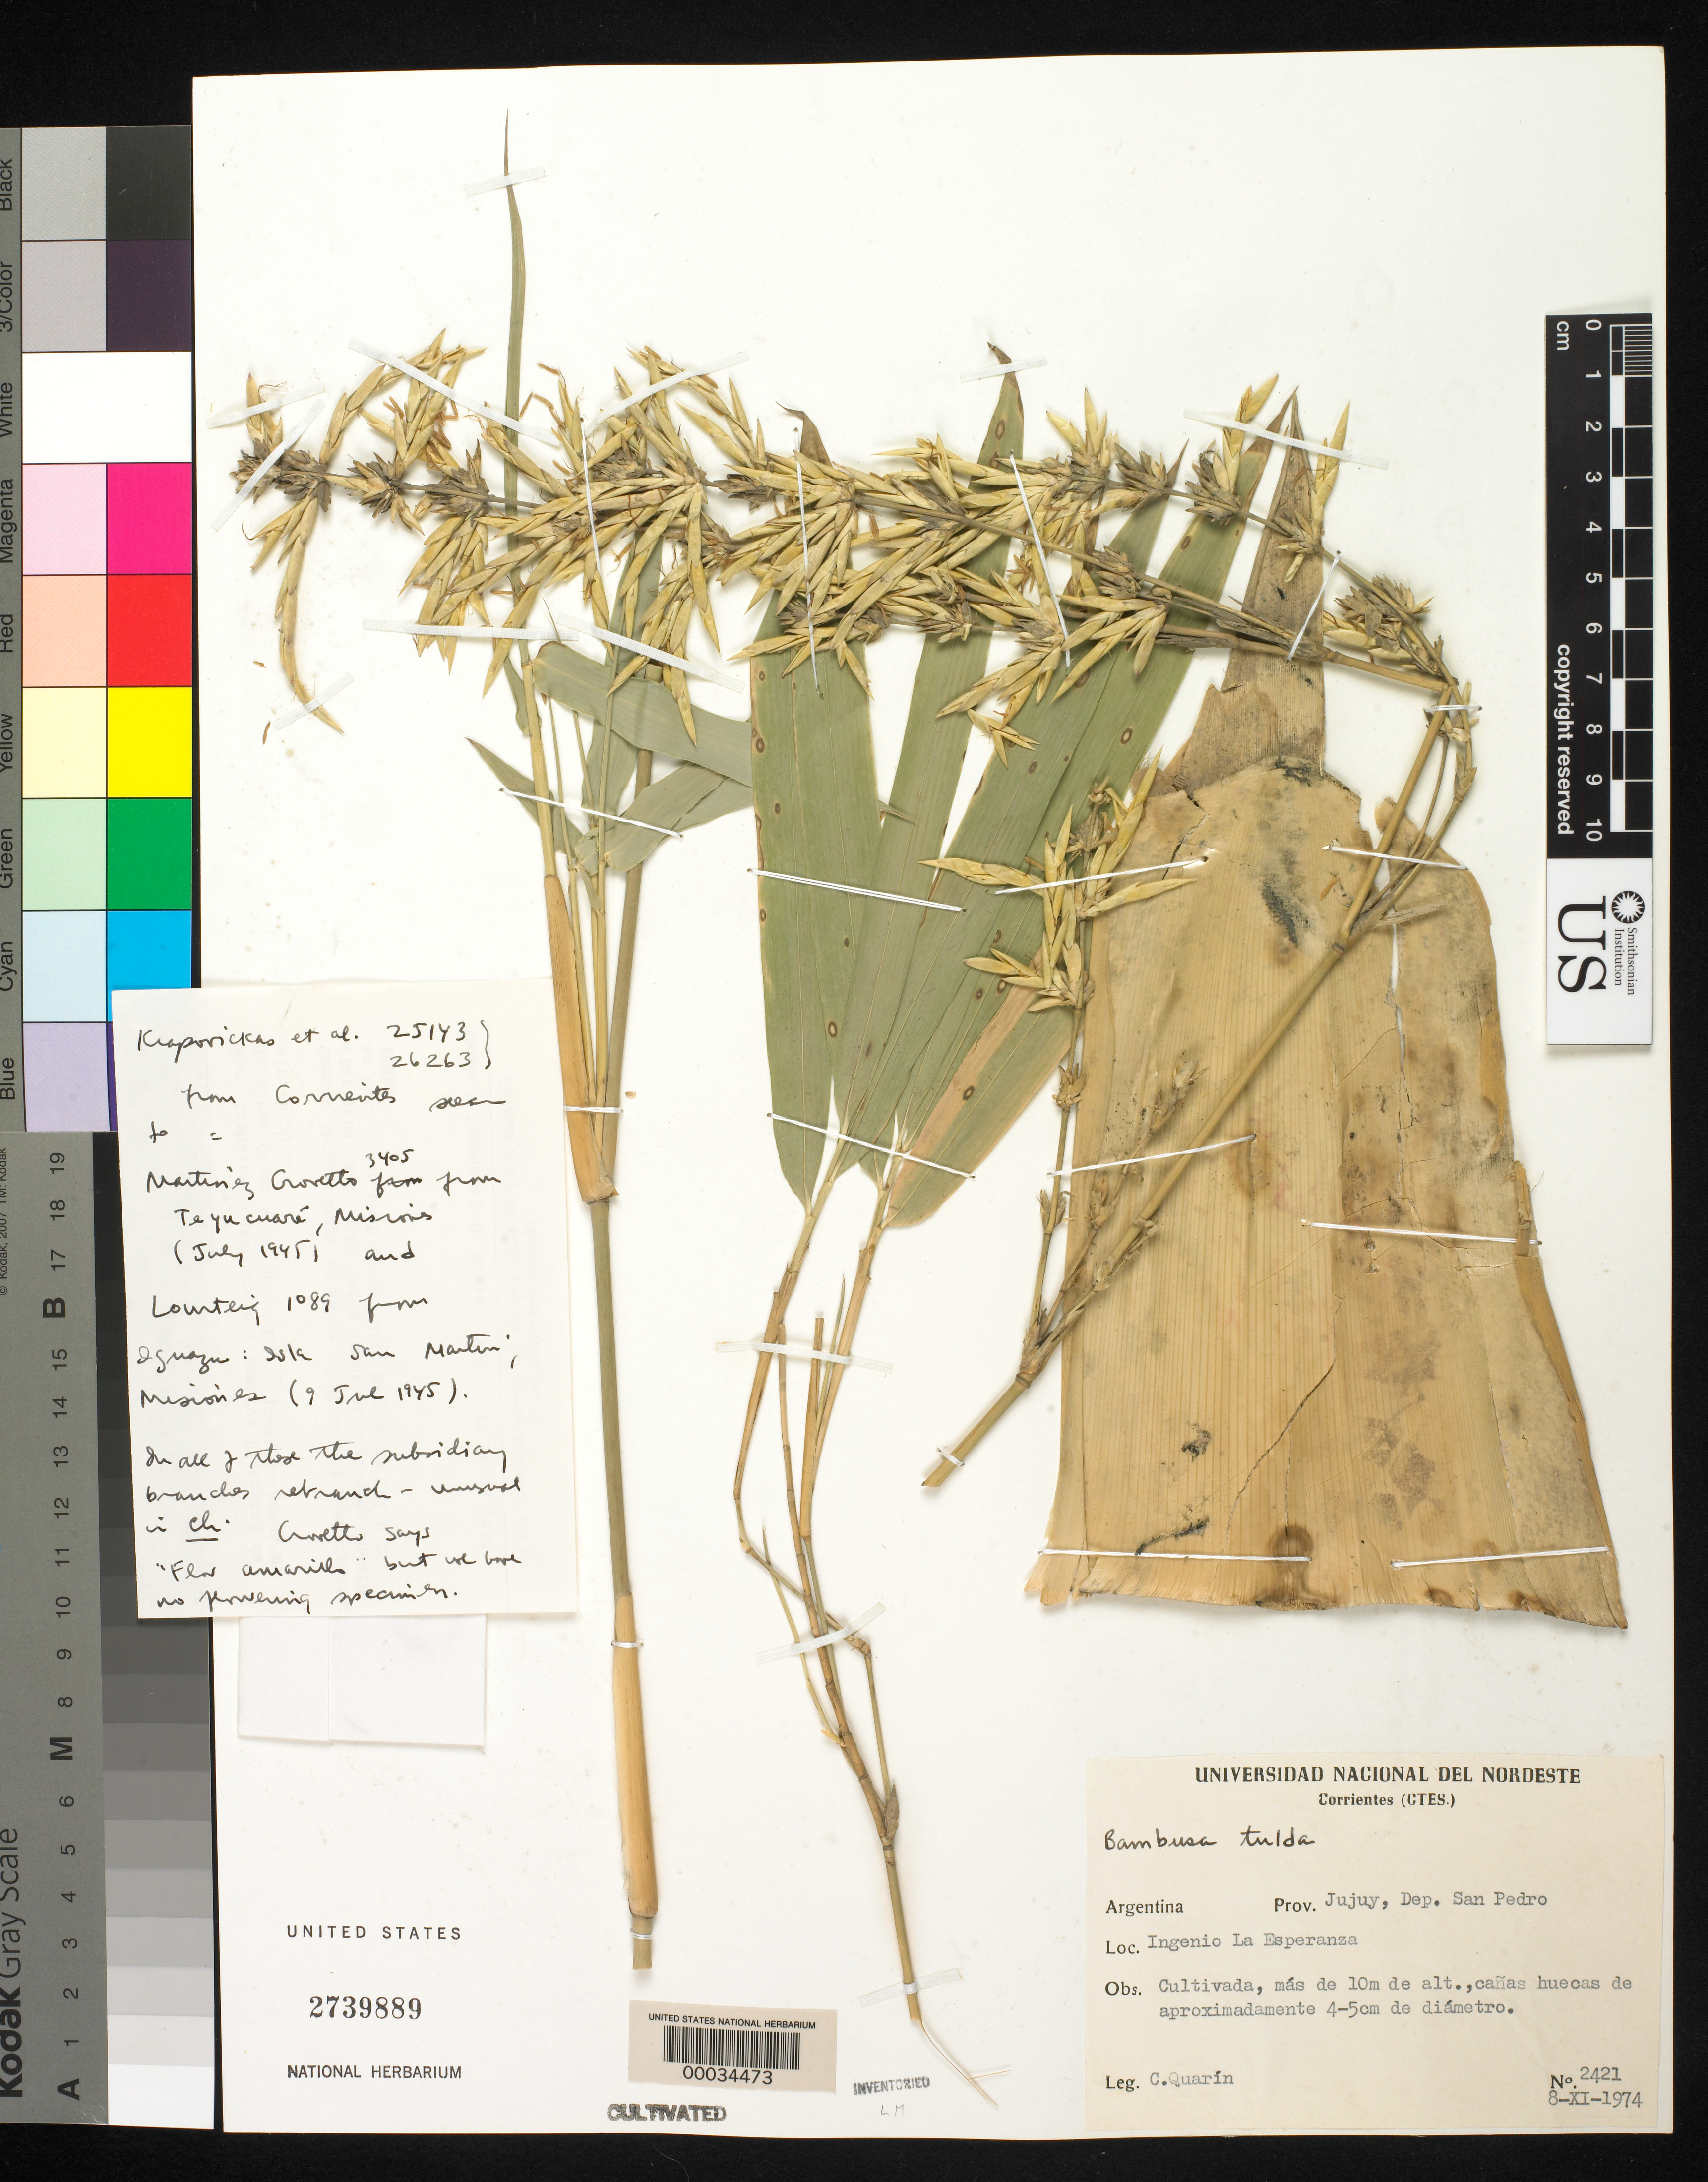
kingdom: Plantae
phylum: Tracheophyta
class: Liliopsida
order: Poales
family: Poaceae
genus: Bambusa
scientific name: Bambusa tulda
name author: Roxb.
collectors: C. Quarin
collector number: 2421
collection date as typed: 08 Nov 1974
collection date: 1974-11-08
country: Argentina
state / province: Jujuy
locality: Ingenio la Esperanza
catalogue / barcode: US 2739889